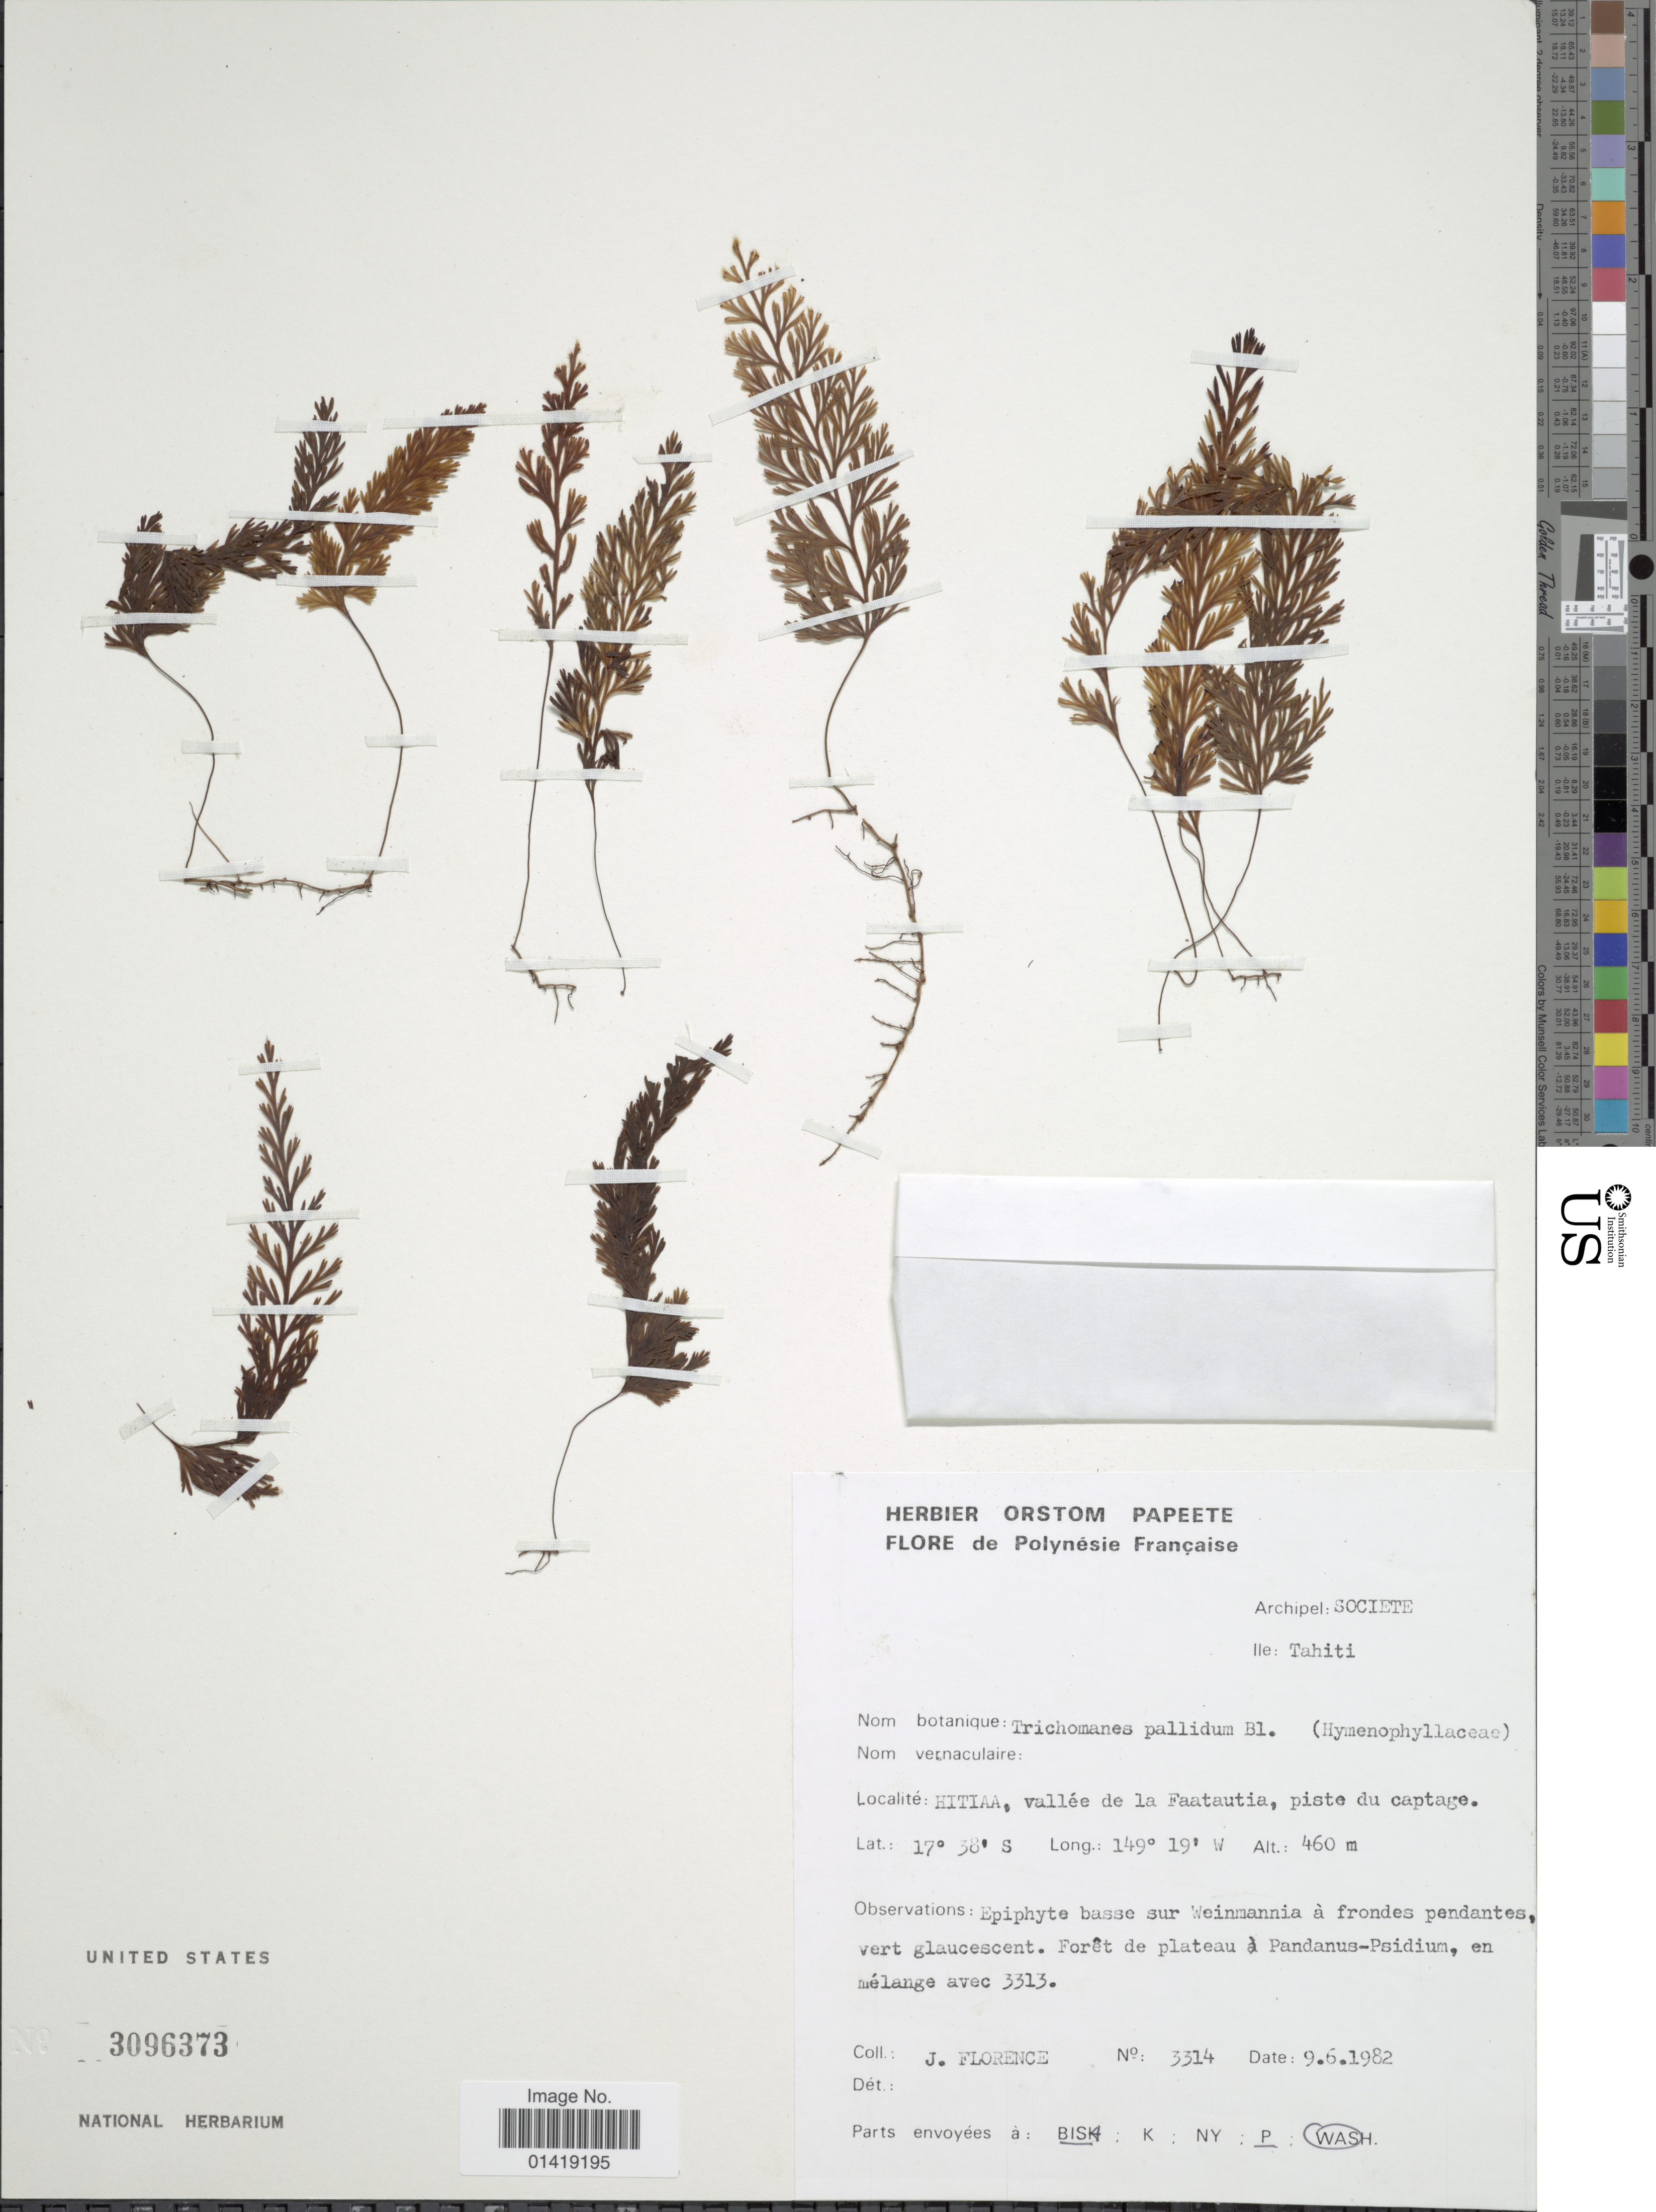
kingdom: Plantae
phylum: Tracheophyta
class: Polypodiopsida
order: Hymenophyllales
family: Hymenophyllaceae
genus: Hymenophyllum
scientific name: Hymenophyllum pallidum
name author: (Blume) Ebihara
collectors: J. Florence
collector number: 3314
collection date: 1982-06-09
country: French Polynesia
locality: Archipel Societe Ile: Tahiti Hitiaa vallee de la Faatautia piste du captage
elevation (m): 460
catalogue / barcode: US 3096373